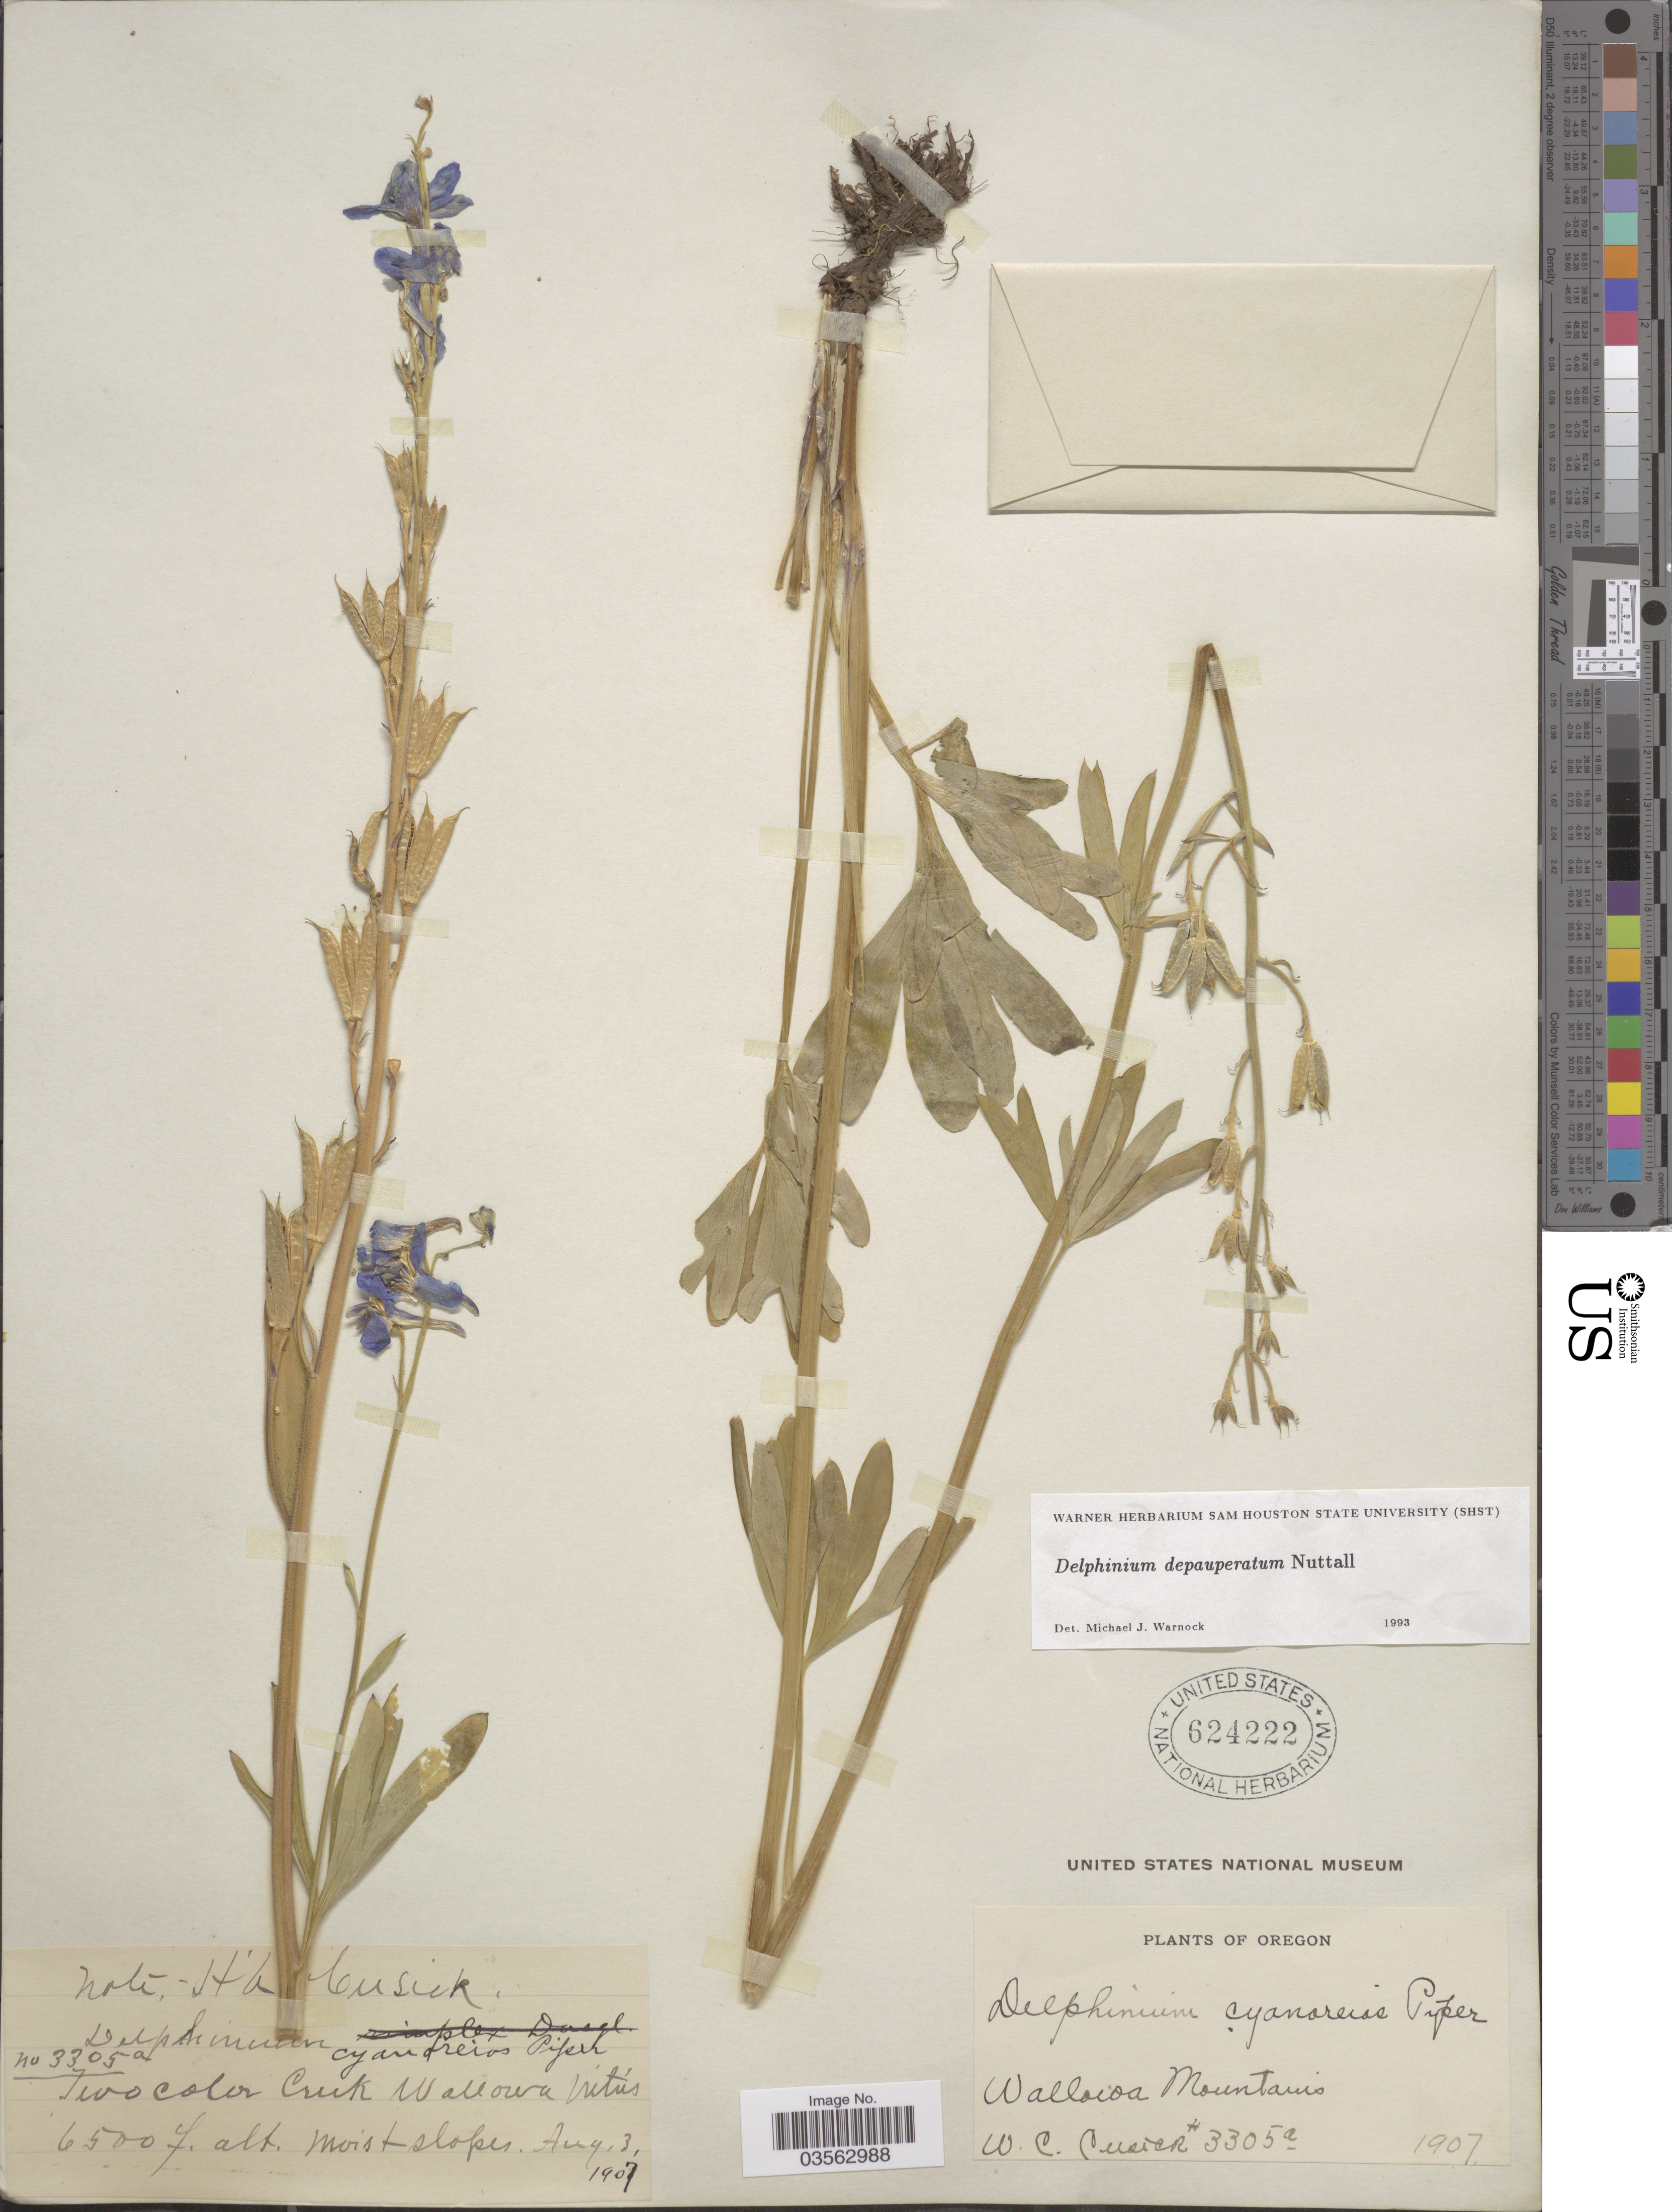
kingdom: Plantae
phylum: Tracheophyta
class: Magnoliopsida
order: Ranunculales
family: Ranunculaceae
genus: Delphinium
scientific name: Delphinium depauperatum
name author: Nutt.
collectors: W. C. Cusick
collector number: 3305a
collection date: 1907-08-03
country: United States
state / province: Oregon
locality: Wallowa Mountains. Two Color Creek.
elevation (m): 1981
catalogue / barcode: US 624222